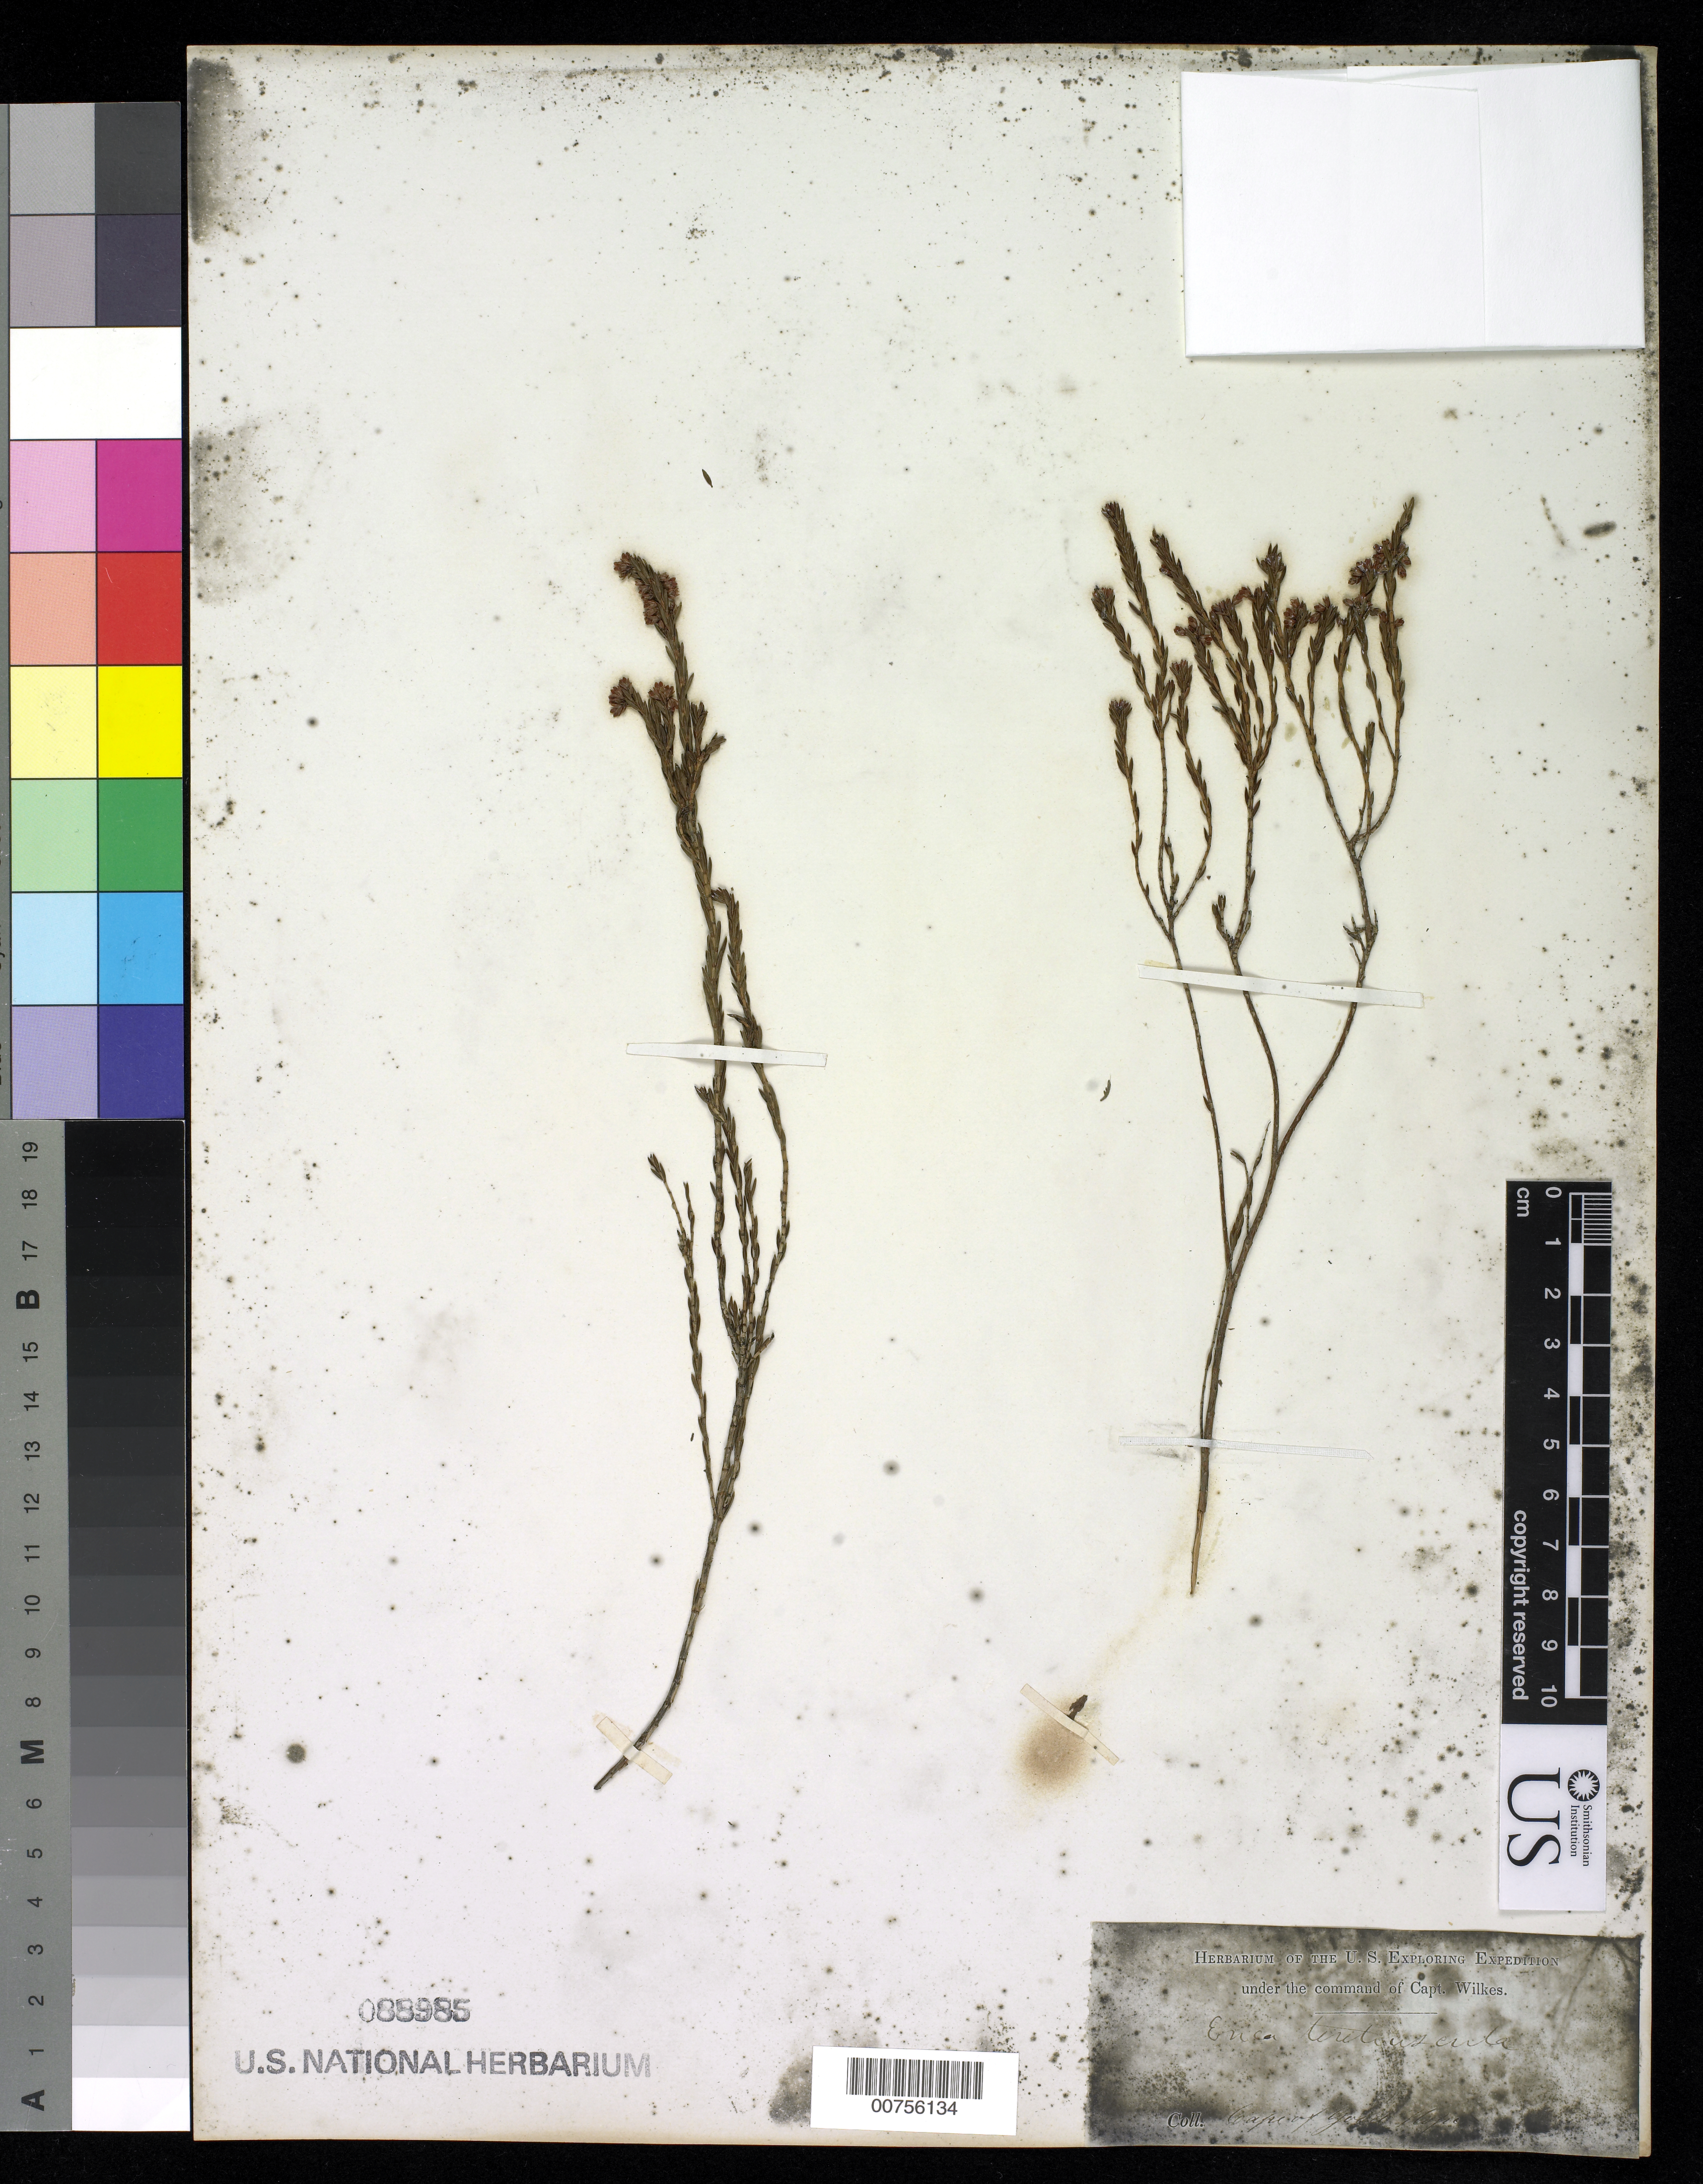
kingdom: Plantae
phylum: Tracheophyta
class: Magnoliopsida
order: Ericales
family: Ericaceae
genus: Erica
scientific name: Erica teretiuscula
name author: J.C. Wendl.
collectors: Wilkes Explor. Exped.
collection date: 1838/1842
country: South Africa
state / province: Western Cape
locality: Cape of Good Hope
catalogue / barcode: US 88985